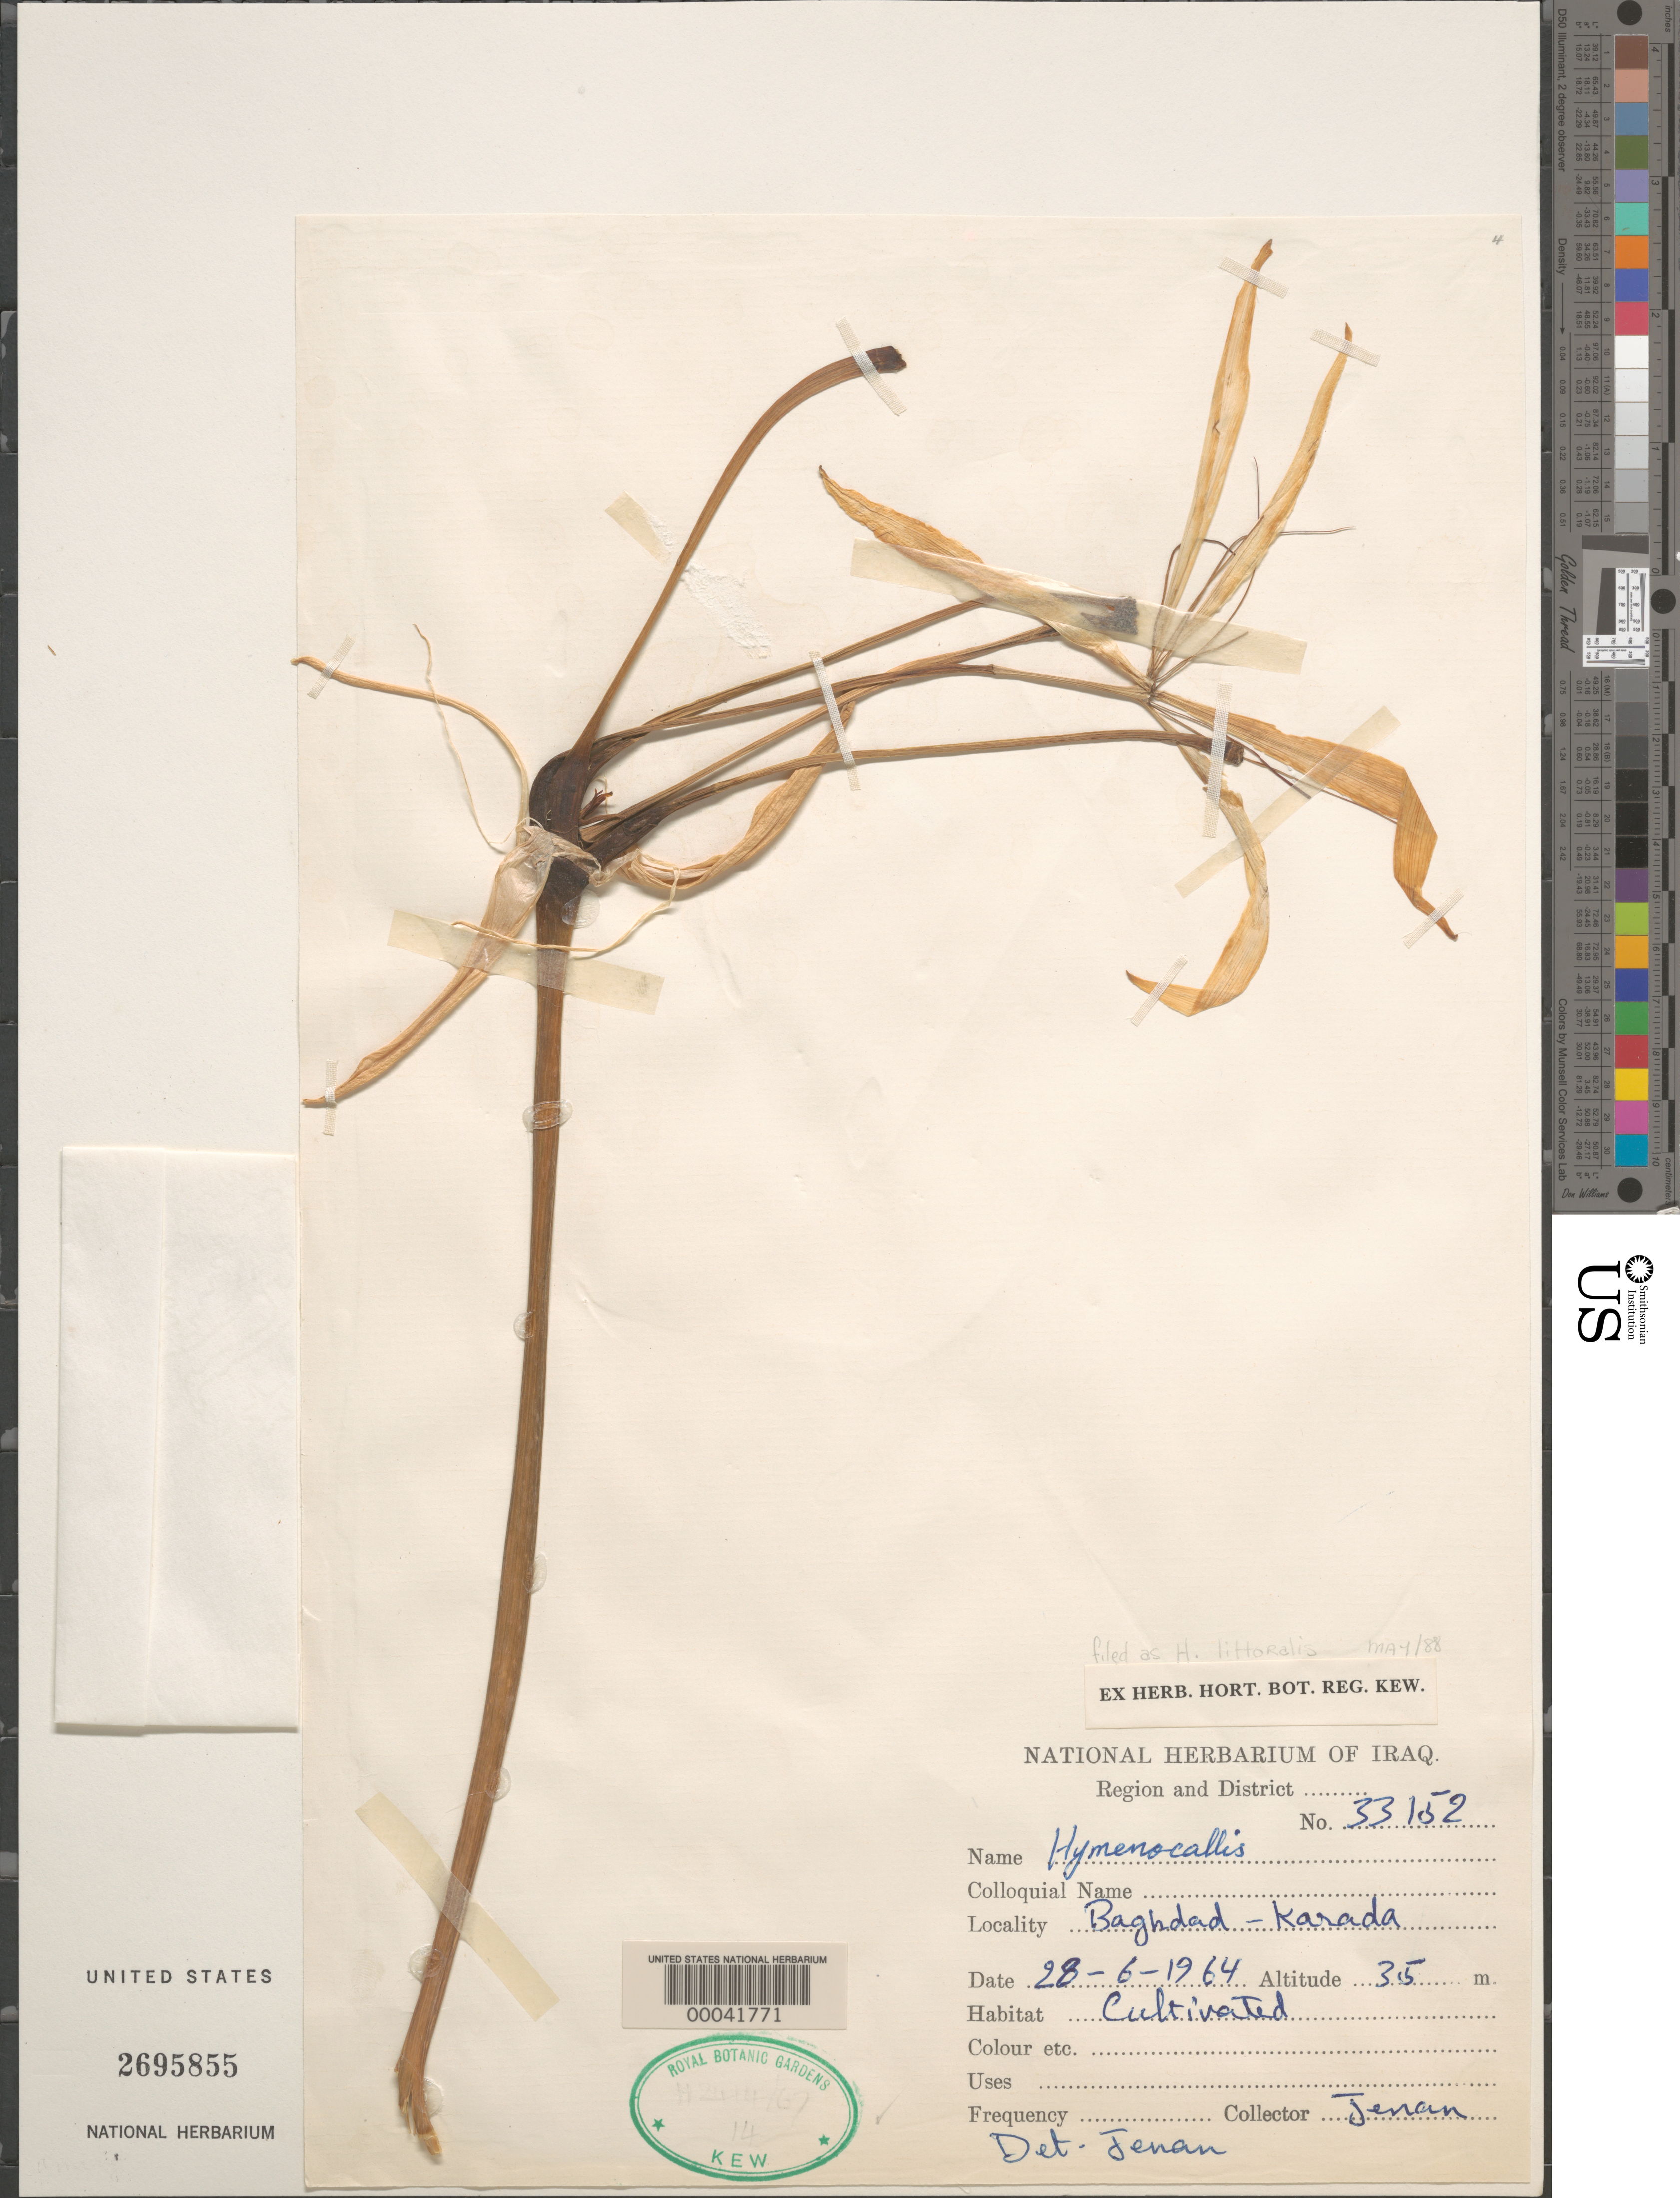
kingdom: Plantae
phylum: Tracheophyta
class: Liliopsida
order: Asparagales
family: Amaryllidaceae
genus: Hymenocallis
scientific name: Hymenocallis littoralis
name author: (Jacq.) Salisb.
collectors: -. Jenan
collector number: Herb. 33152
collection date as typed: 28 Jun 1964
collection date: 1964-06-28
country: Iraq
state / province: Baghdad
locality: Baghdad-karada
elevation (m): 35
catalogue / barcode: US 2695855